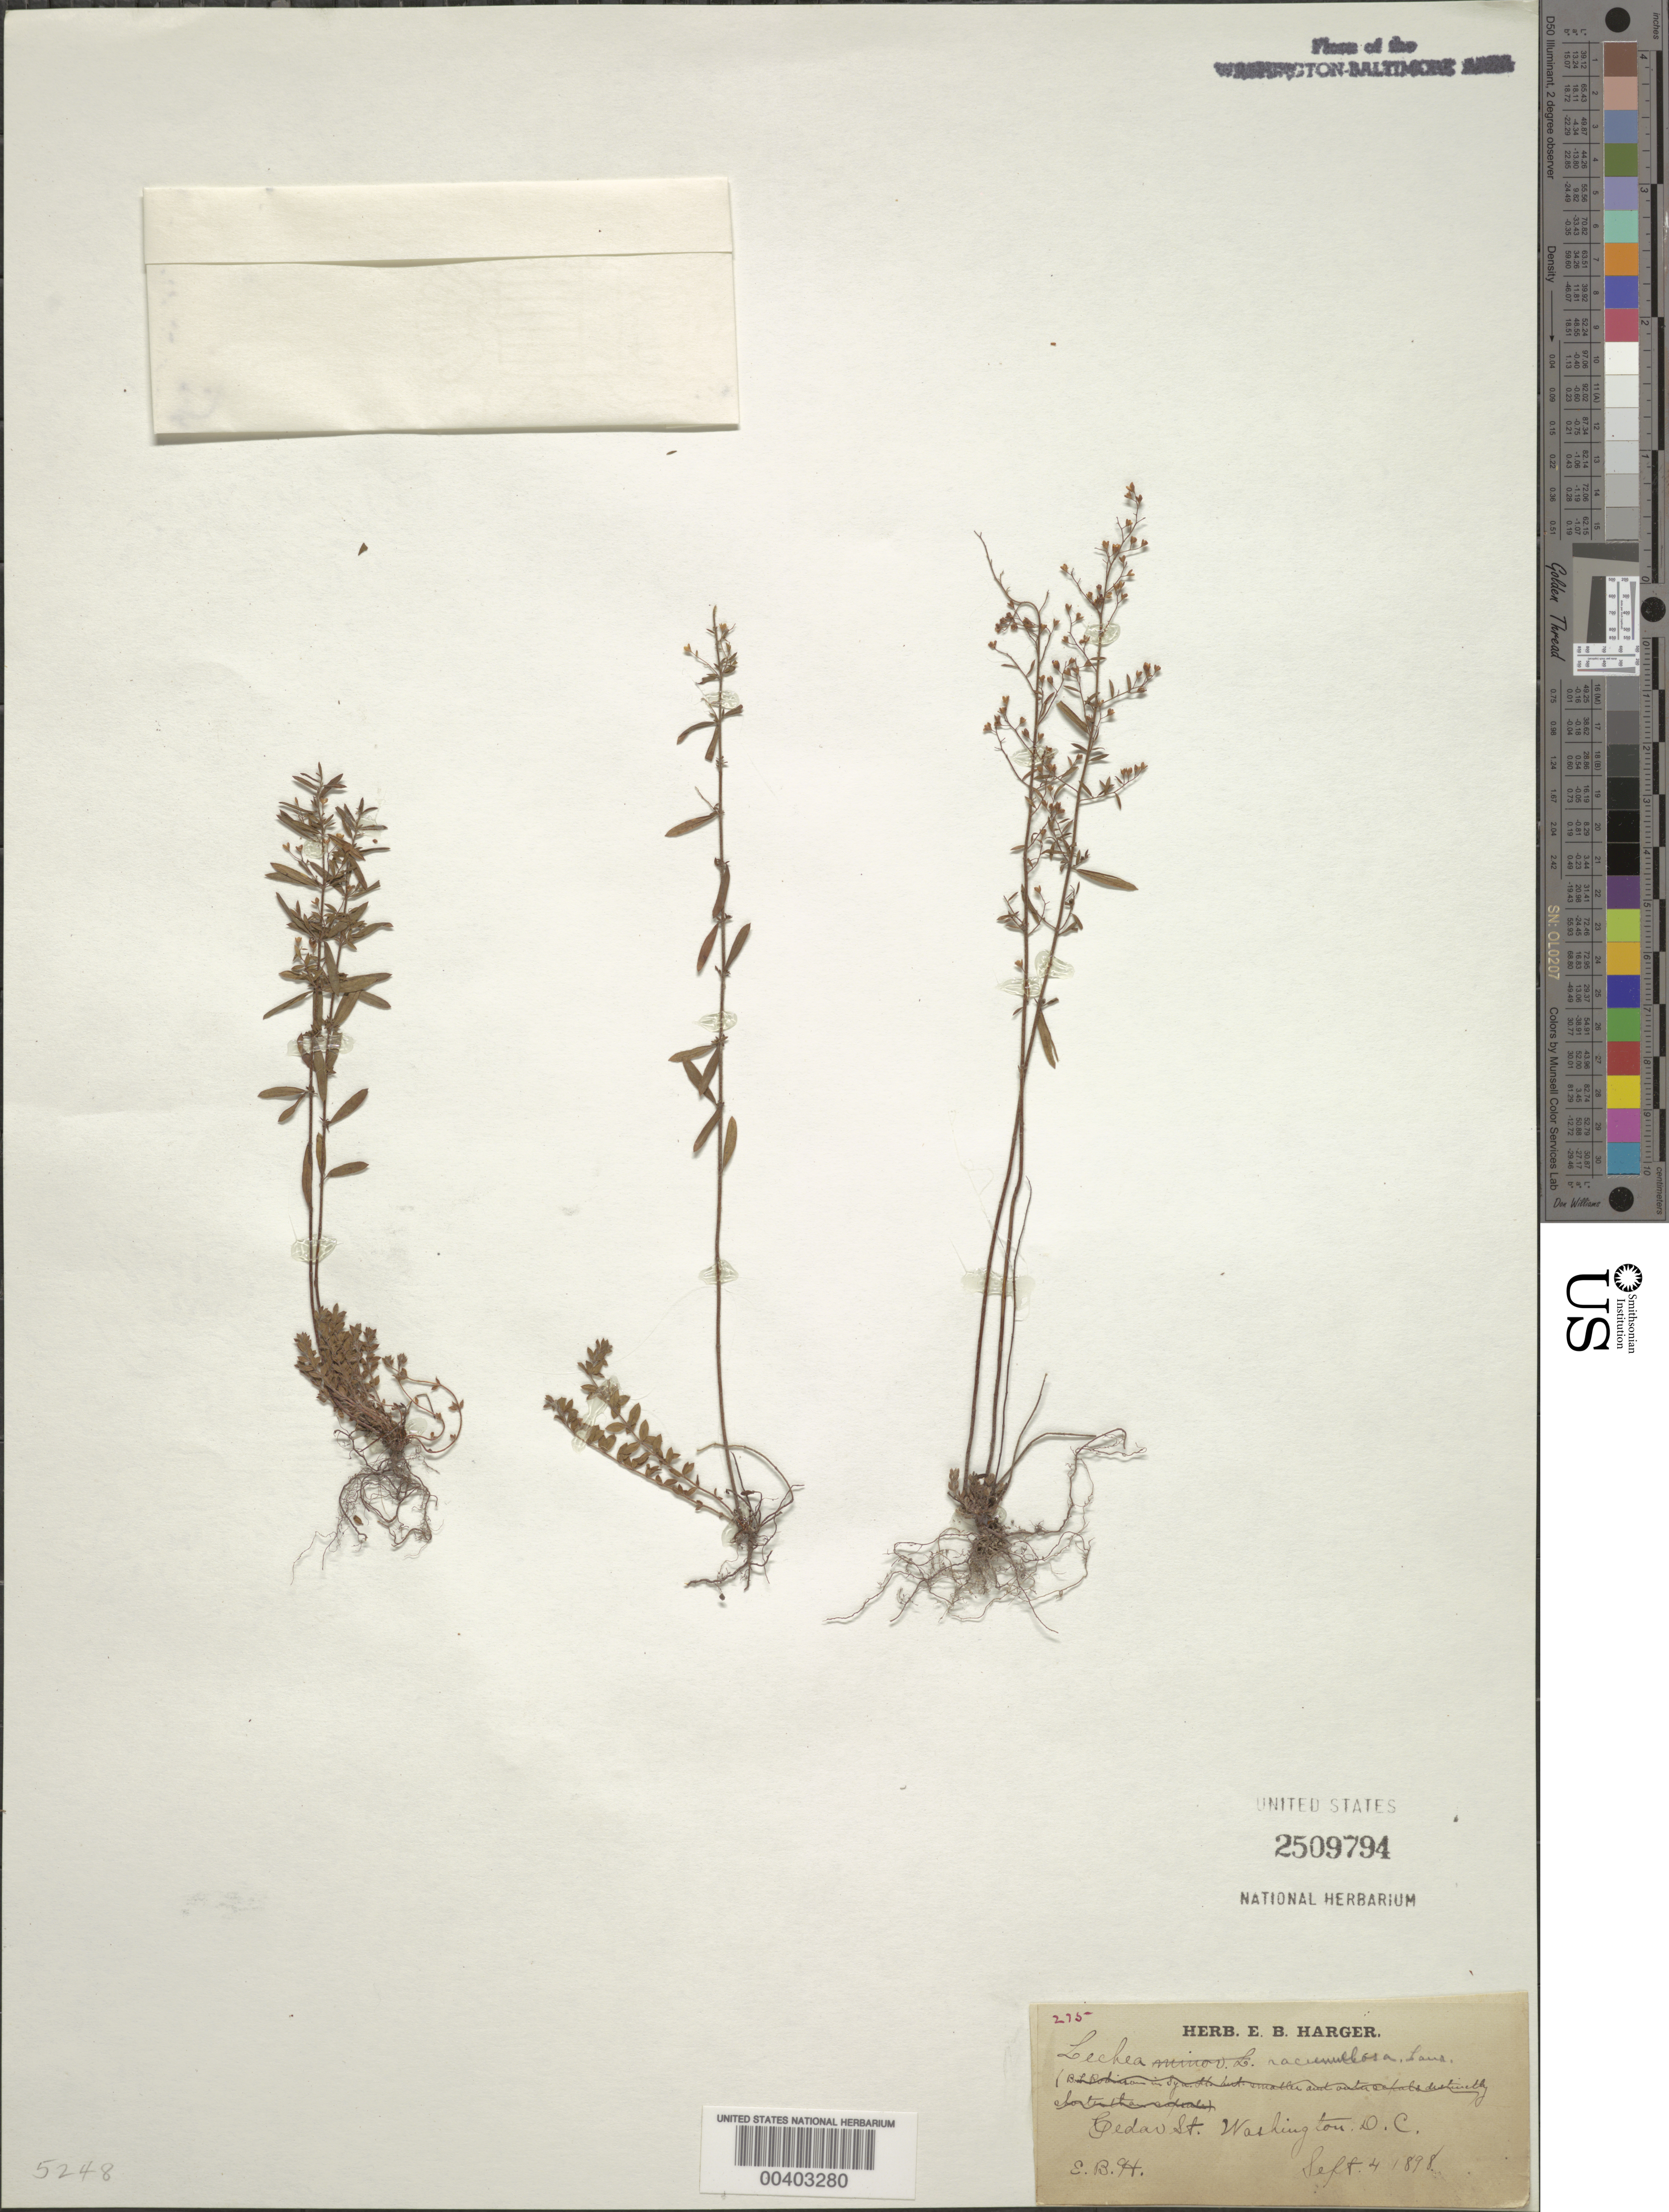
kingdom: Plantae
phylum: Tracheophyta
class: Magnoliopsida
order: Malvales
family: Cistaceae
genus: Lechea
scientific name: Lechea racemulosa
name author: Michx.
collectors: E. B. Harger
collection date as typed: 04 Sep 1898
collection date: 1898-09-04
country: United States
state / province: District of Columbia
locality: Cedar St.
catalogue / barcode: US 2509794